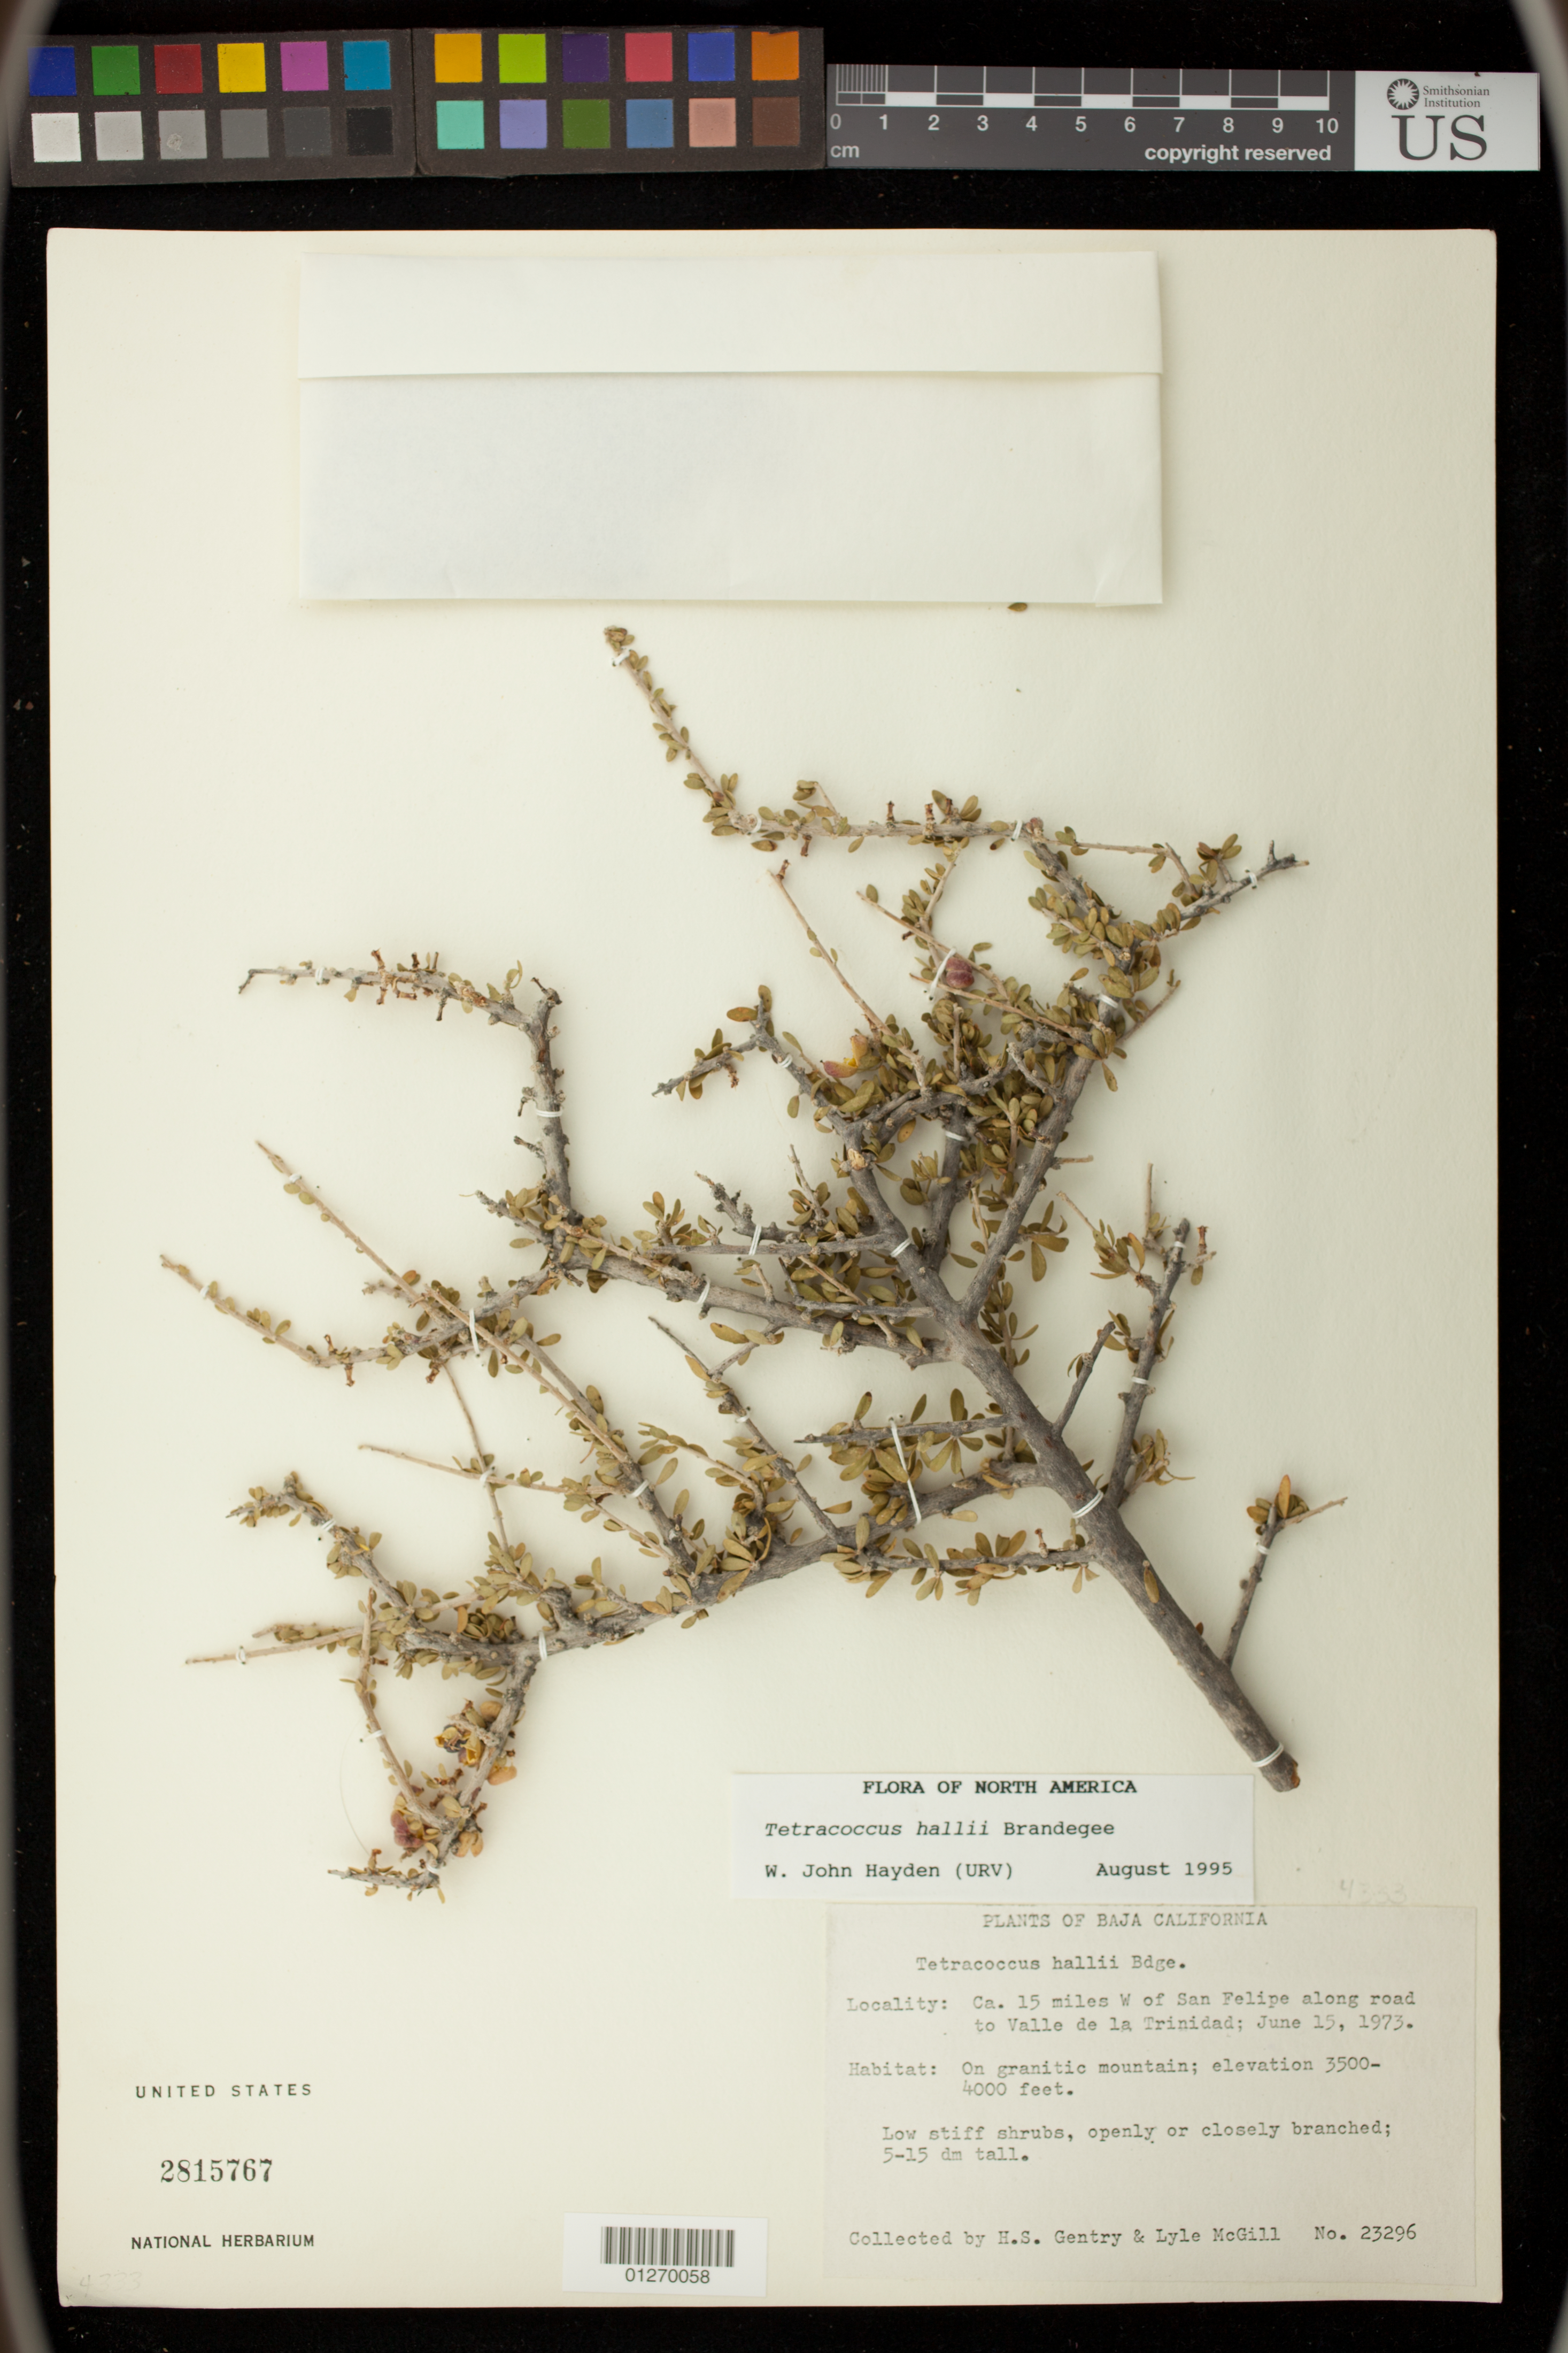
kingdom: Plantae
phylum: Tracheophyta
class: Magnoliopsida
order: Malpighiales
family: Picrodendraceae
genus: Tetracoccus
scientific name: Tetracoccus fasciculatus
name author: (S. Watson) Croizat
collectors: H. S. Gentry & L. McGill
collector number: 23296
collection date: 1973-06-15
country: Mexico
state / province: Baja California Norte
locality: Ca. 15 miles W of San Felipe along road to Valle de la Trinidad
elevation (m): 1067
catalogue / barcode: US 2815767